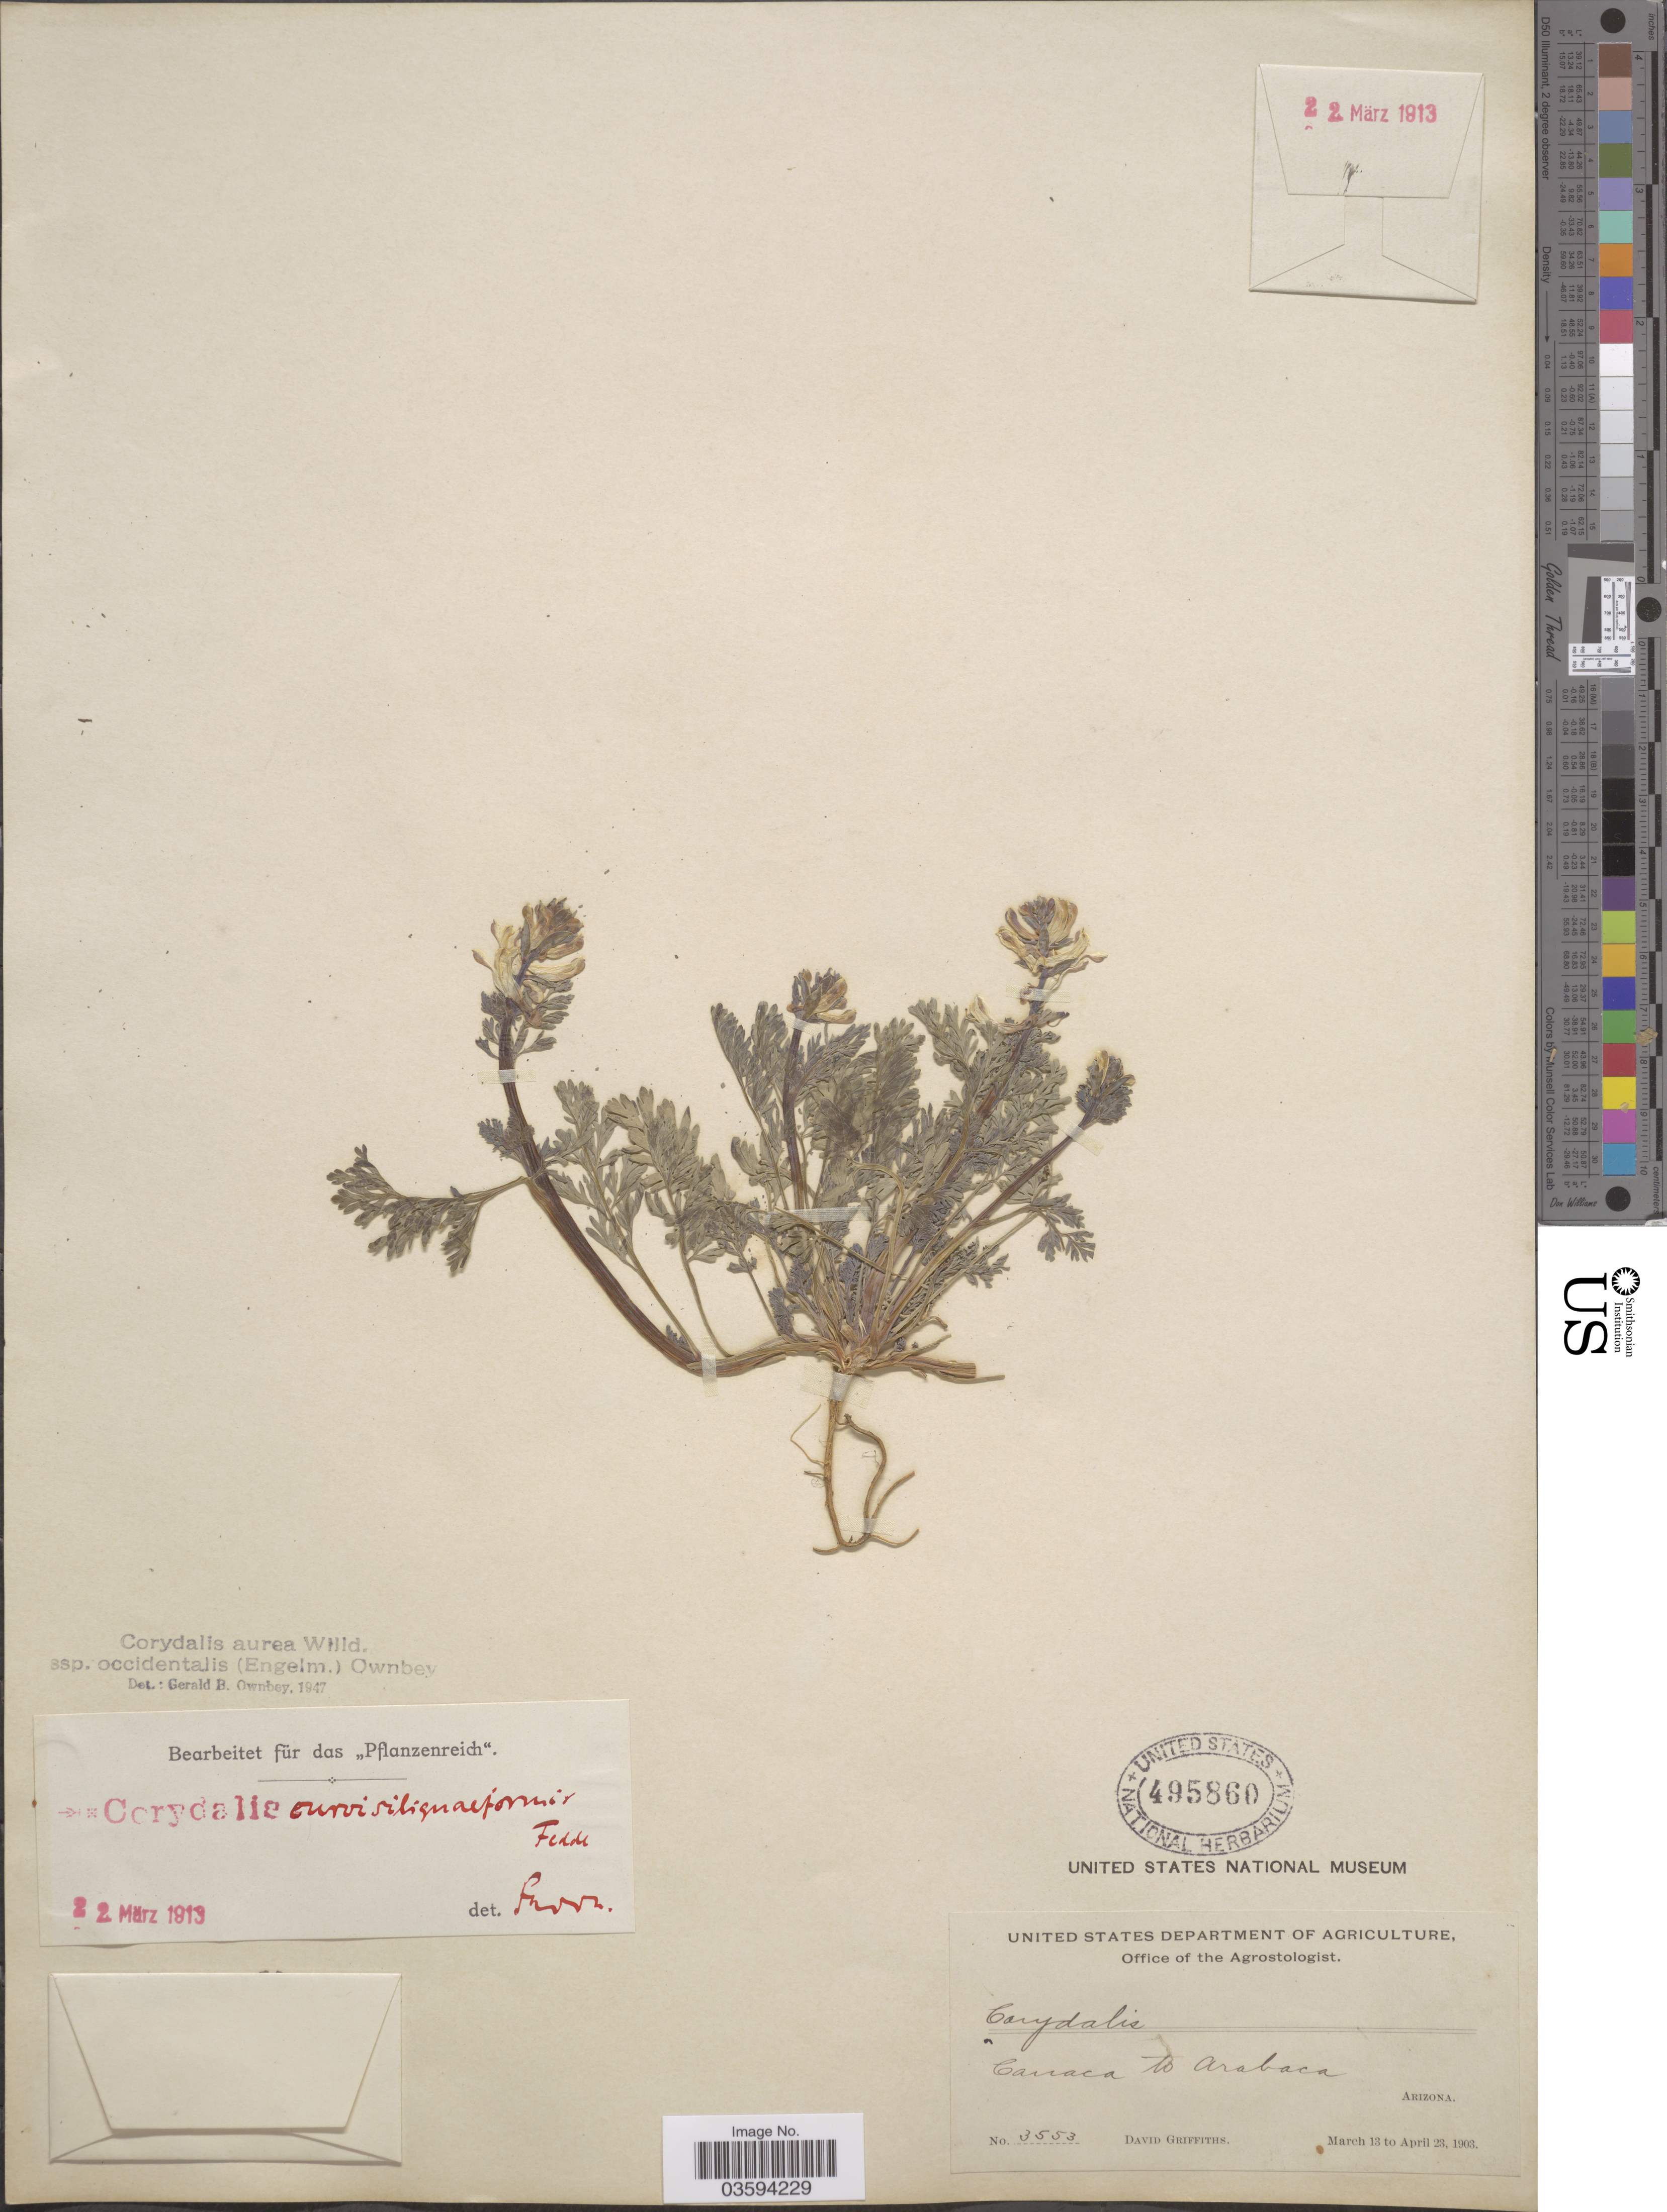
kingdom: Plantae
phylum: Tracheophyta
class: Magnoliopsida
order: Ranunculales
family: Papaveraceae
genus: Corydalis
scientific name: Corydalis aurea subsp. occidentalis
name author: Willd.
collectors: D. Griffiths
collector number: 3553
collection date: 1903-03-13/1903-04-23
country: United States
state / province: Arizona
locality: Canaca to Arabaca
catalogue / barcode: US 495860